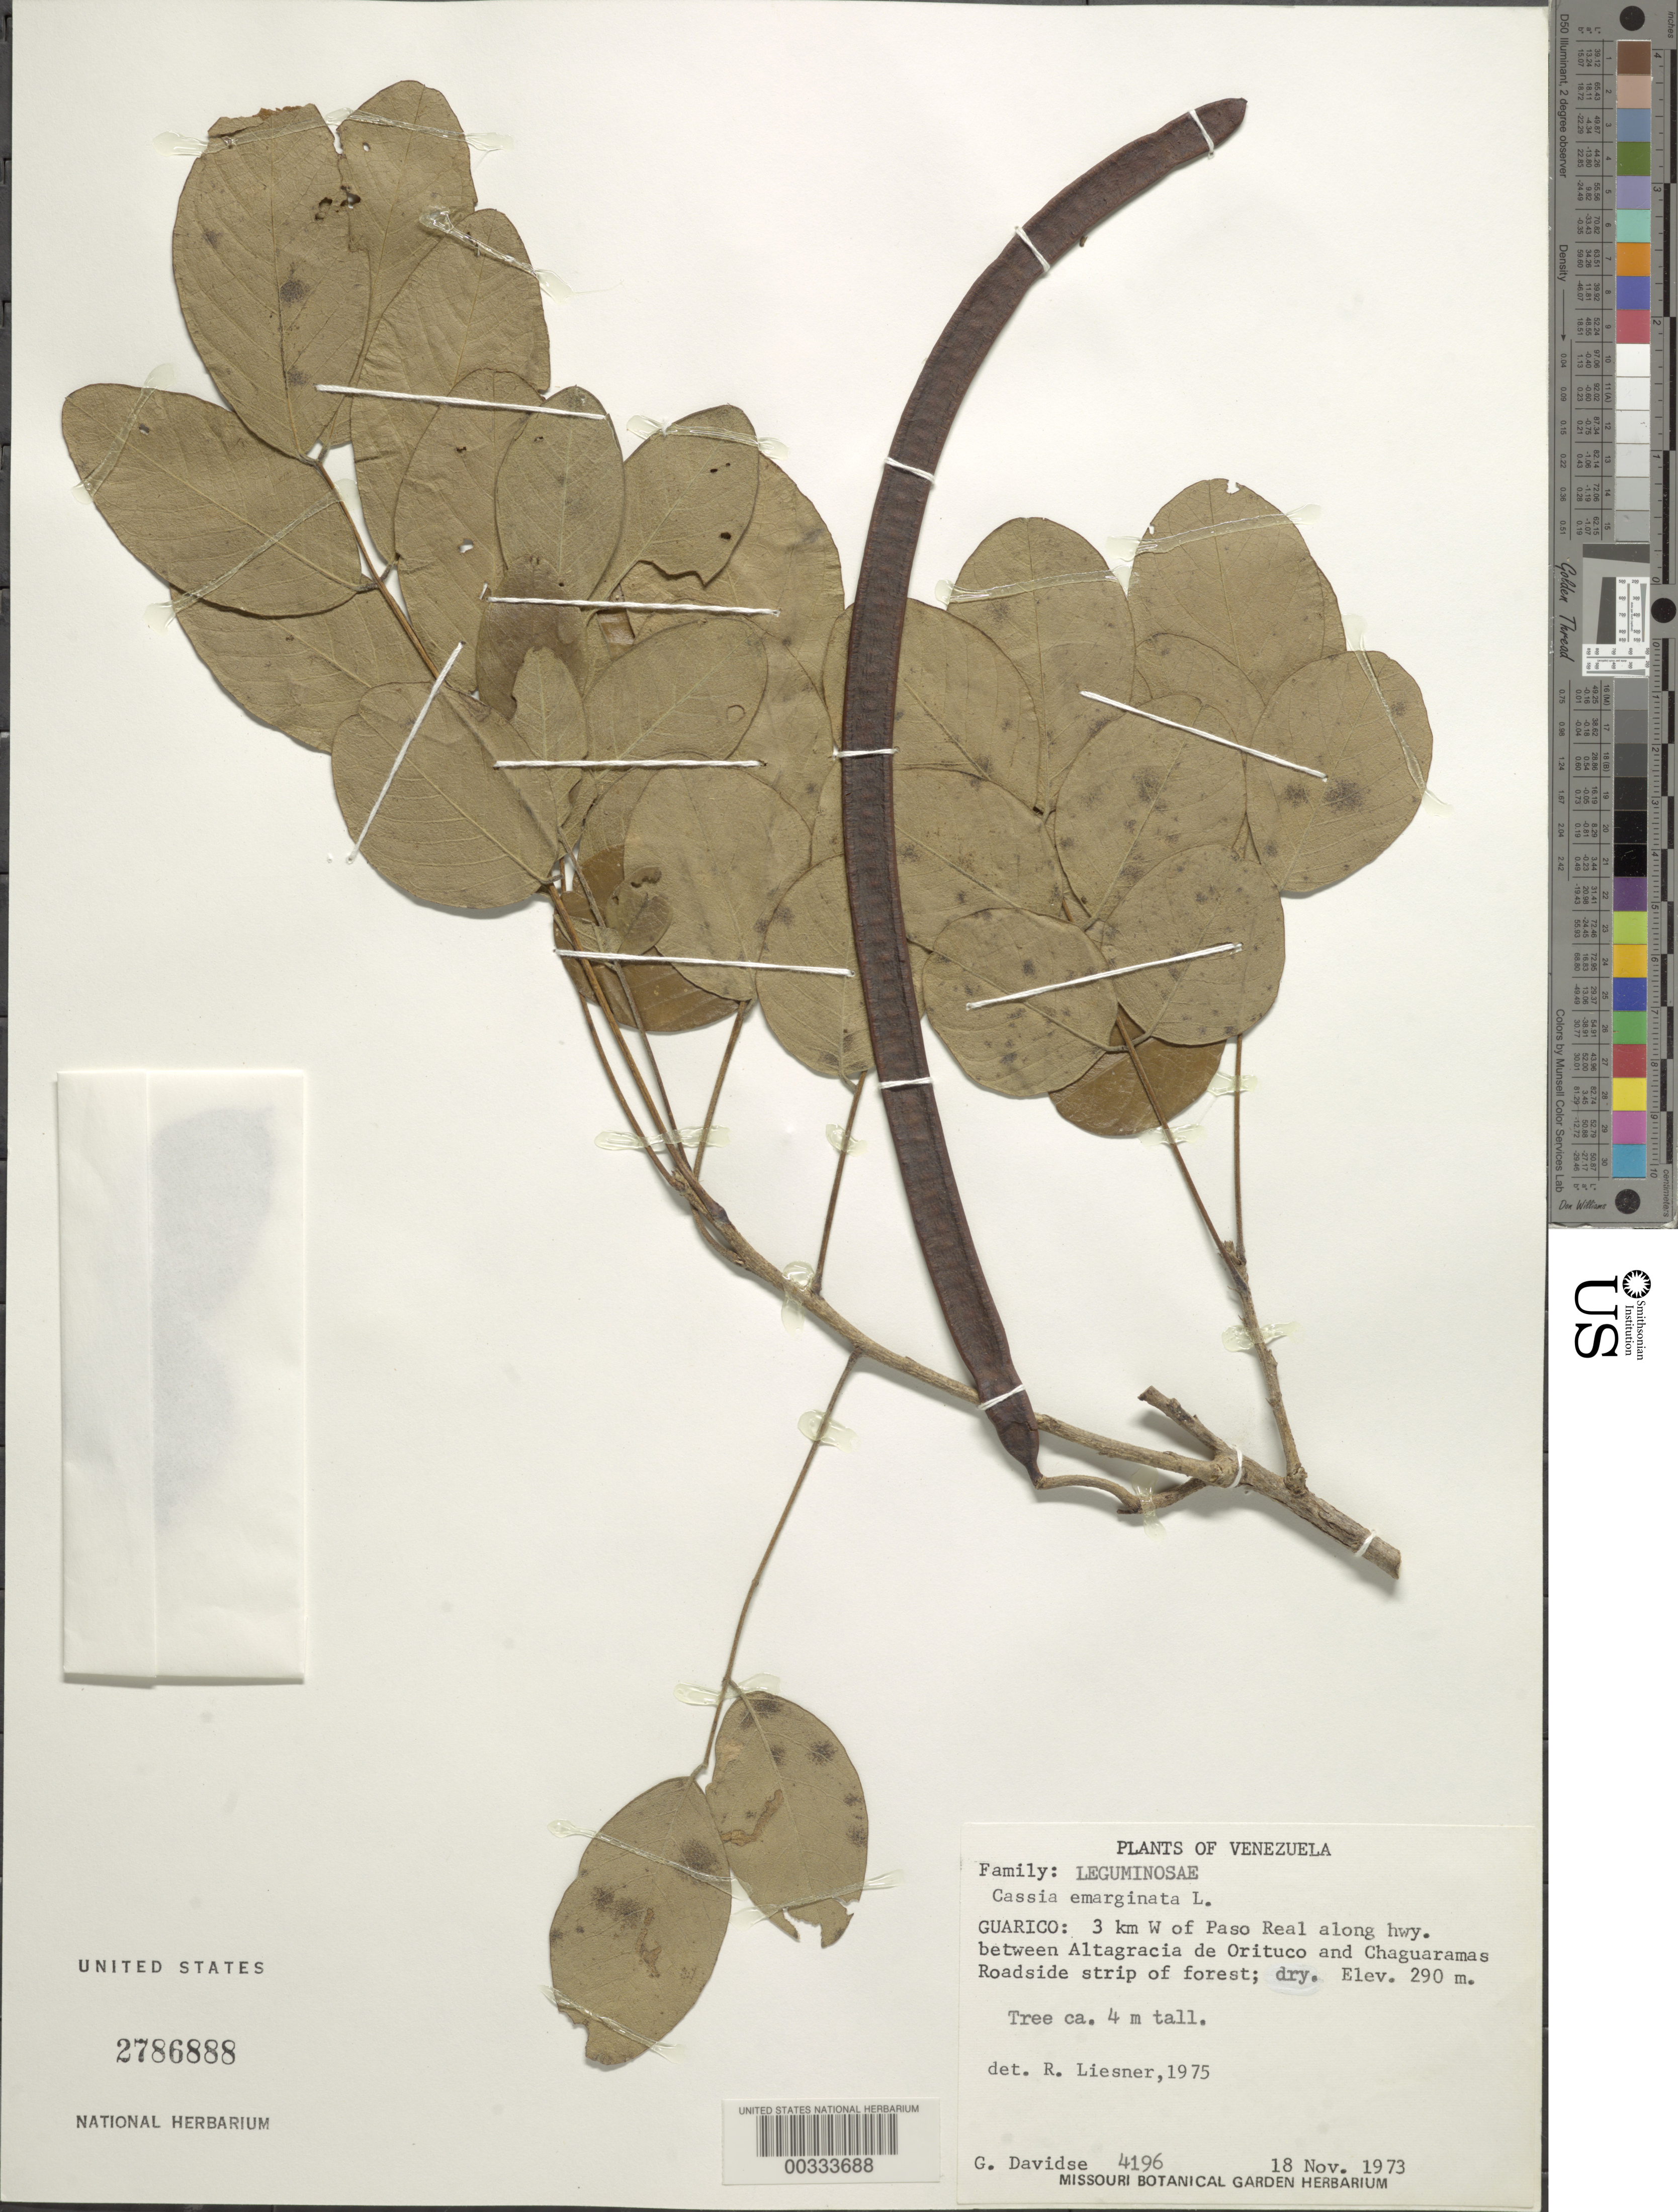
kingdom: Plantae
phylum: Tracheophyta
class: Magnoliopsida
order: Fabales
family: Fabaceae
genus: Senna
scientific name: Senna atomaria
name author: (L.) H.S. Irwin & Barneby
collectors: G. Davidse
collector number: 4196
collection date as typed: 18 Nov 1973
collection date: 1973-11-18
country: Venezuela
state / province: Guárico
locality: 3 km w of paso real along hwy between altagracia de orituco and chaguaramas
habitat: Roadside strip of forest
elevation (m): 290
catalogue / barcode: US 2786888